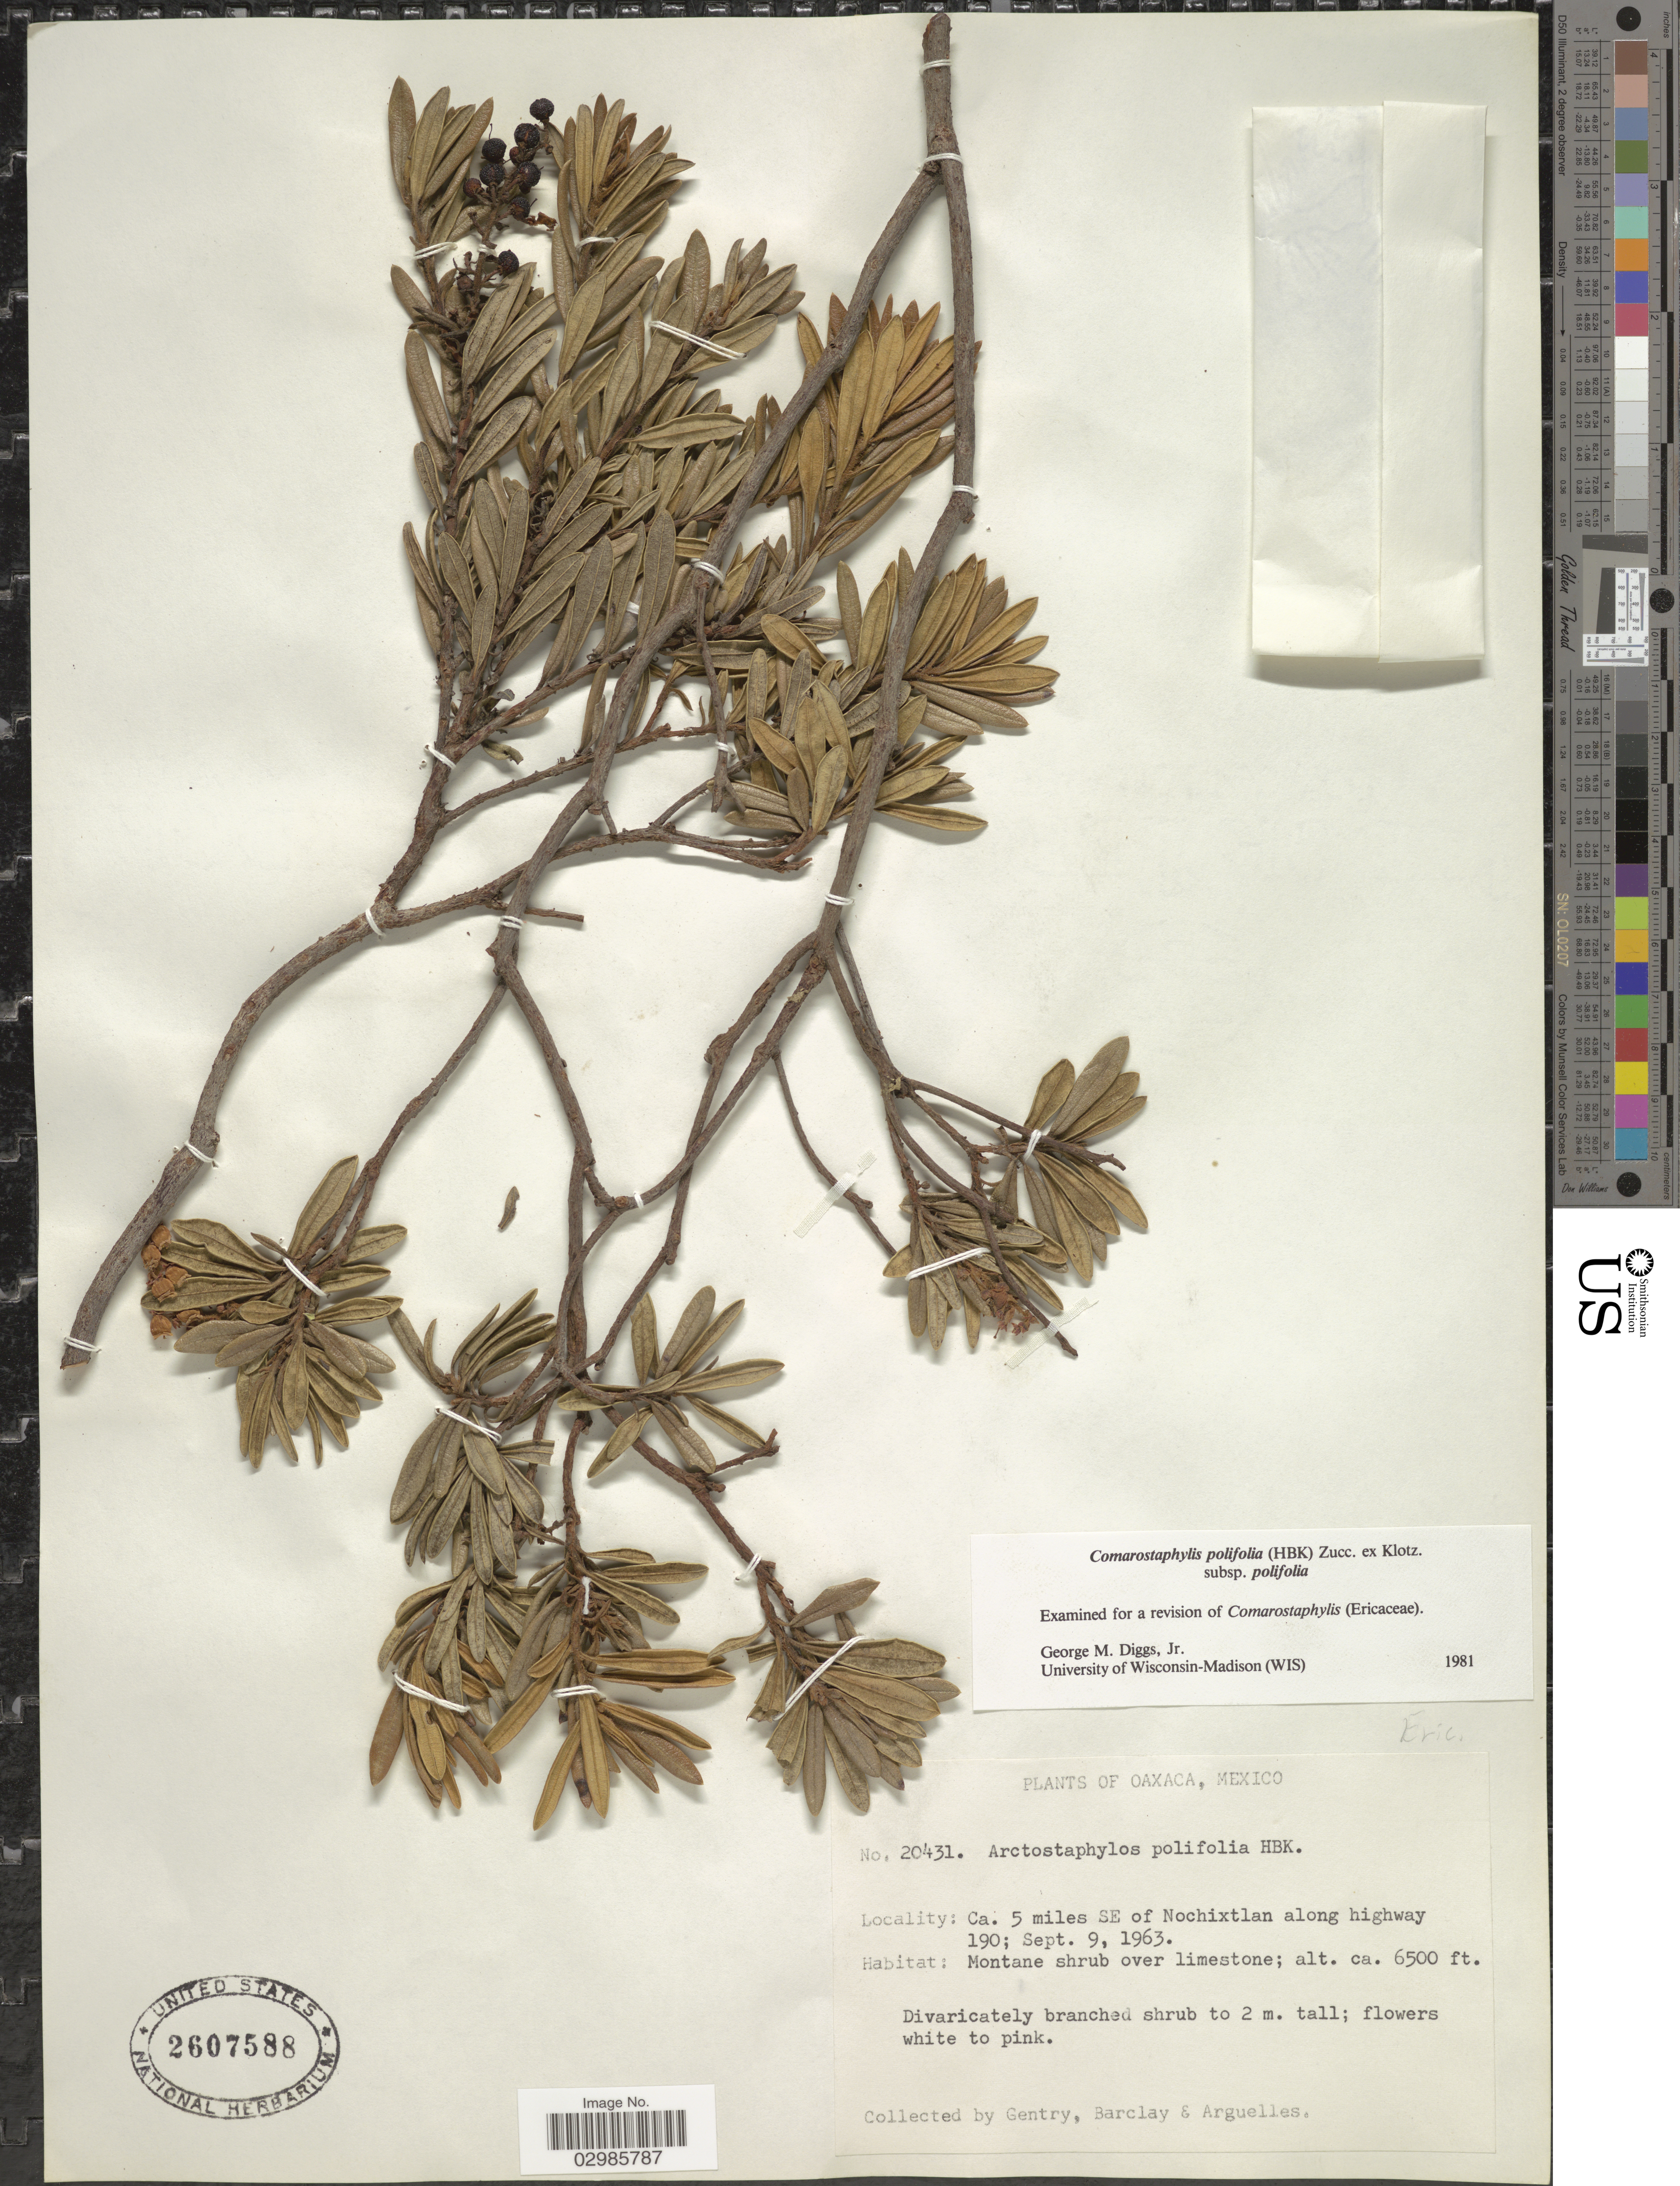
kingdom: Plantae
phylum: Tracheophyta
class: Magnoliopsida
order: Ericales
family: Ericaceae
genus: Comarostaphylis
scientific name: Comarostaphylis polifolia subsp. polifolia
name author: (Kunth) Zucc. ex Klotzsch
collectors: Gentry, --, -- Barclay & Arguelles, --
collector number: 20431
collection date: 1963-09-09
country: Mexico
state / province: Oaxaca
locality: Ca. 5 miles SE of Nochixtlan along highway 190.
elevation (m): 1981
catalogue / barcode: US 2607588